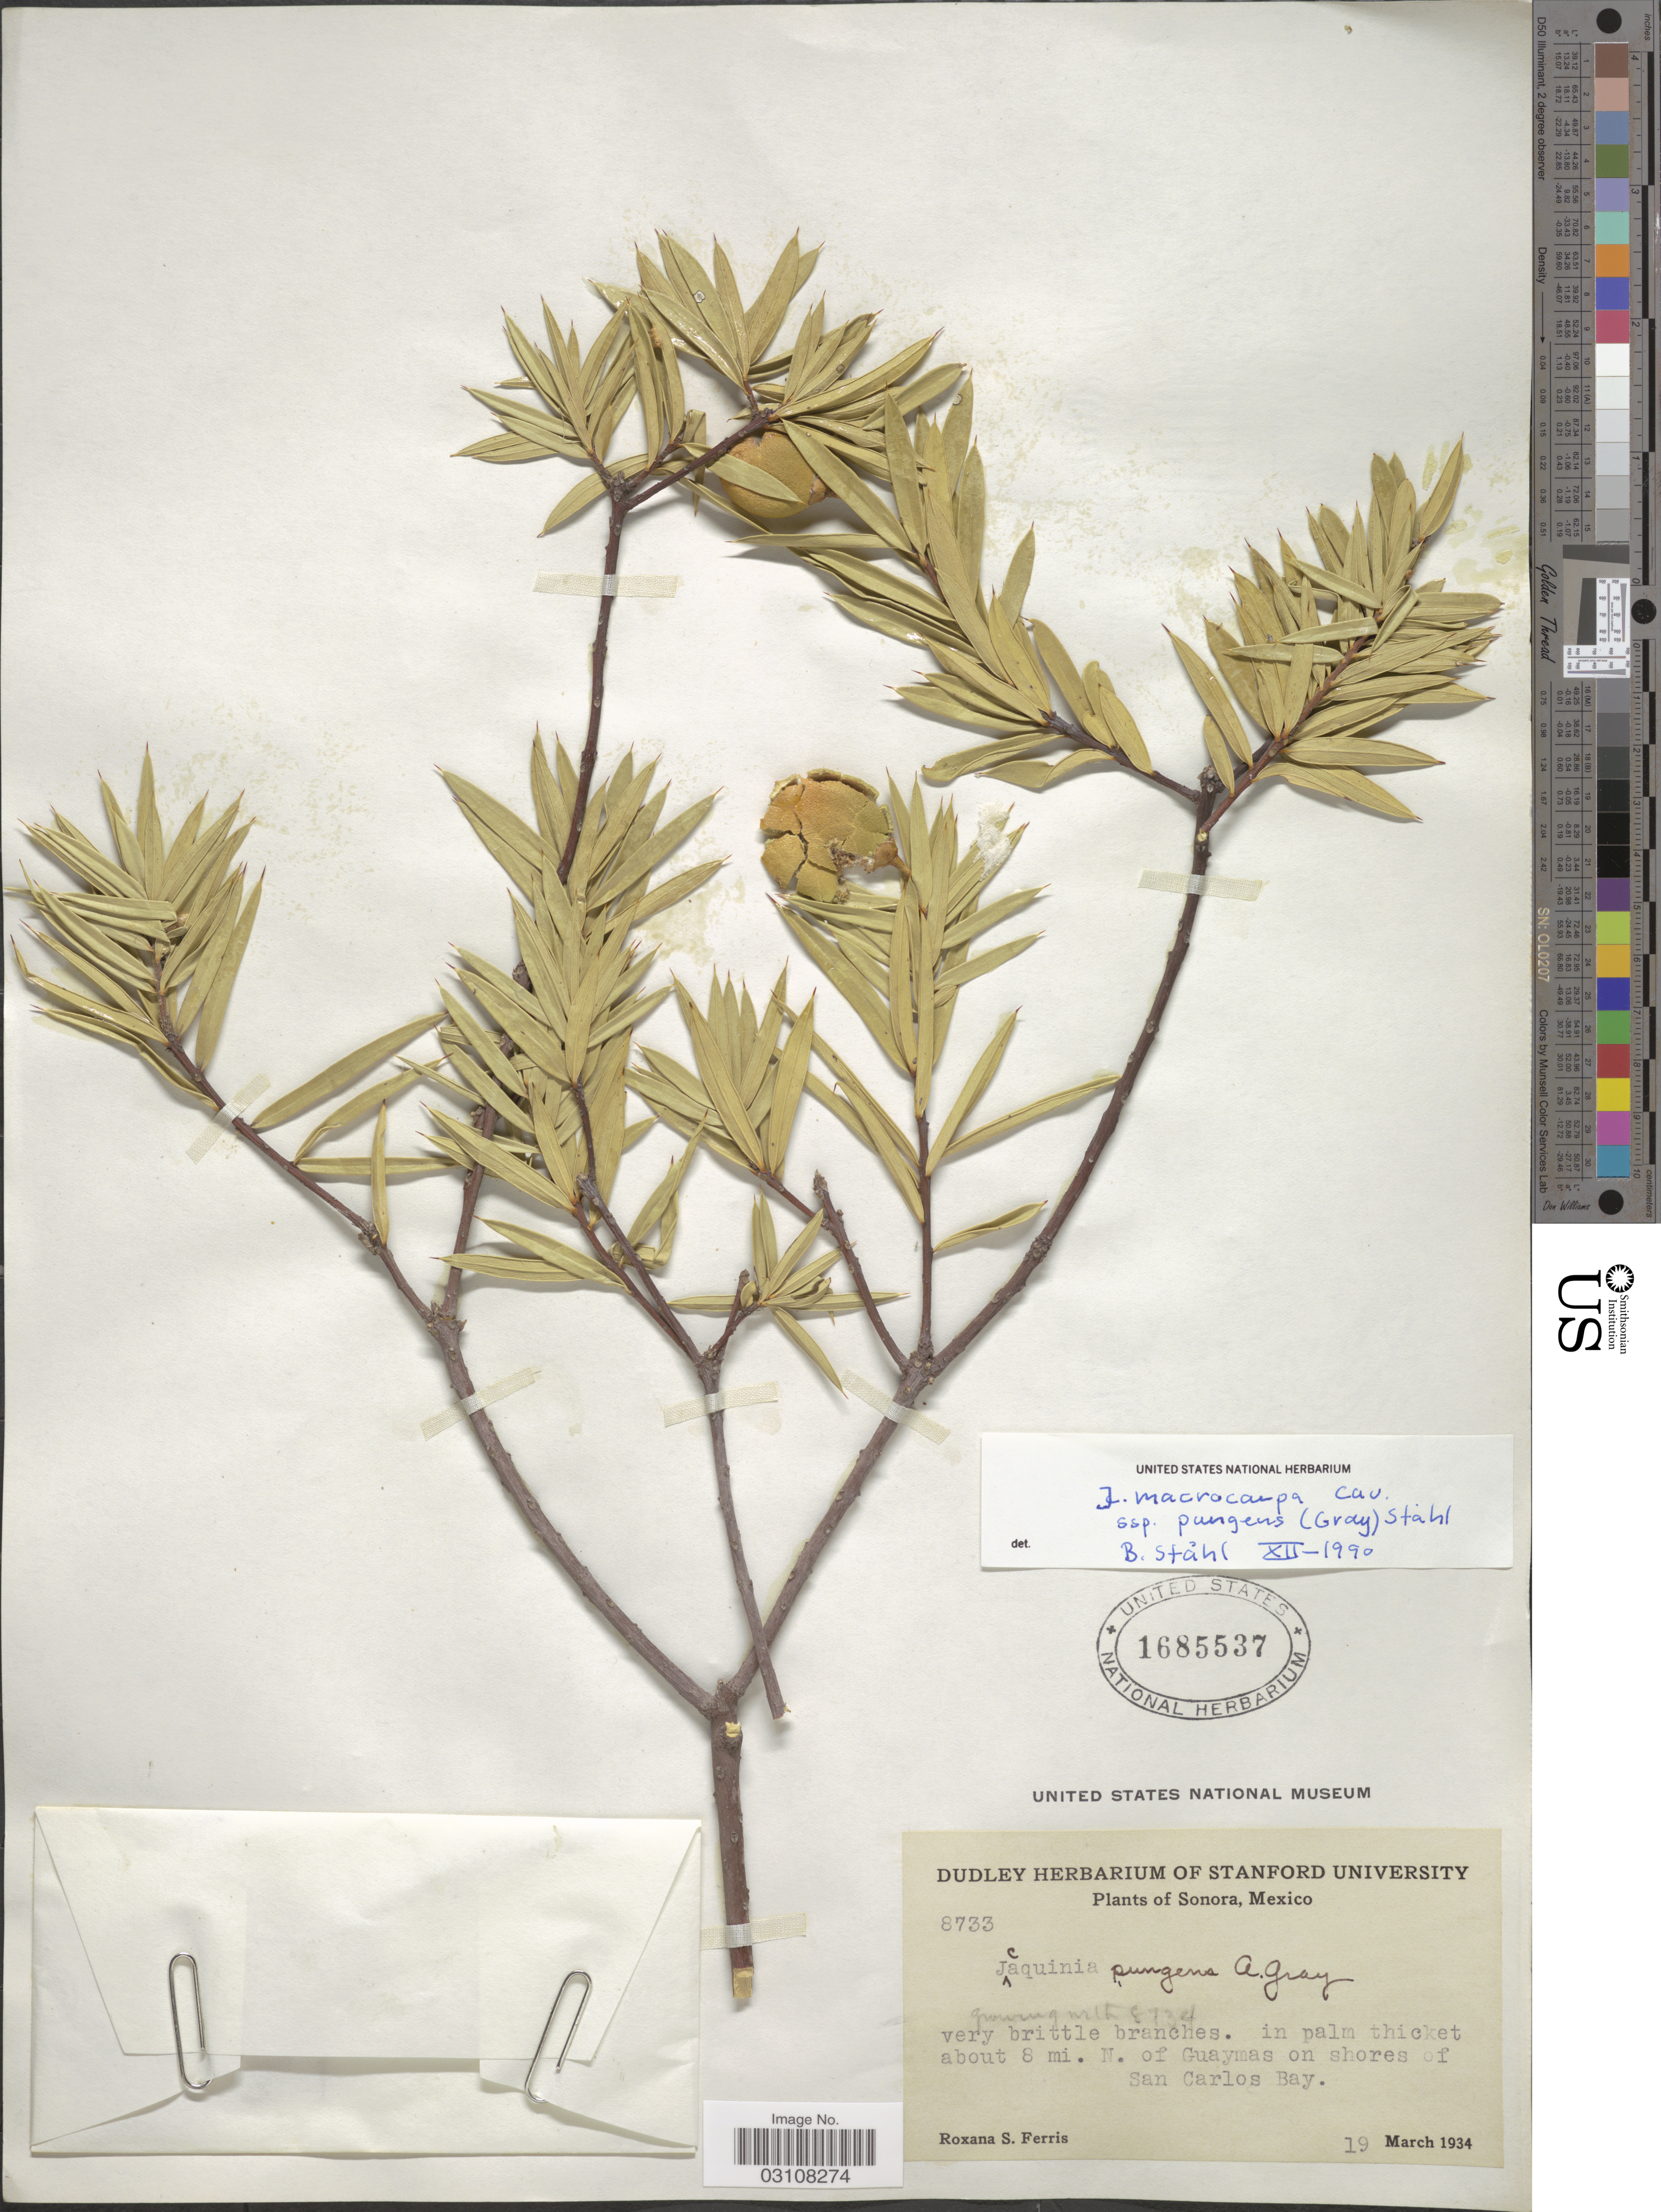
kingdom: Plantae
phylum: Tracheophyta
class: Magnoliopsida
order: Ericales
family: Primulaceae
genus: Jacquinia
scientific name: Jacquinia macrocarpa subsp. pungens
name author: Cav.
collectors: R. S. Ferris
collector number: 8733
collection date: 1934-03-19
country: Mexico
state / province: Sonora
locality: In palm thicket about 8 mi. N. of Guaymas on shores of San Carlos Bay.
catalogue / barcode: US 1685537